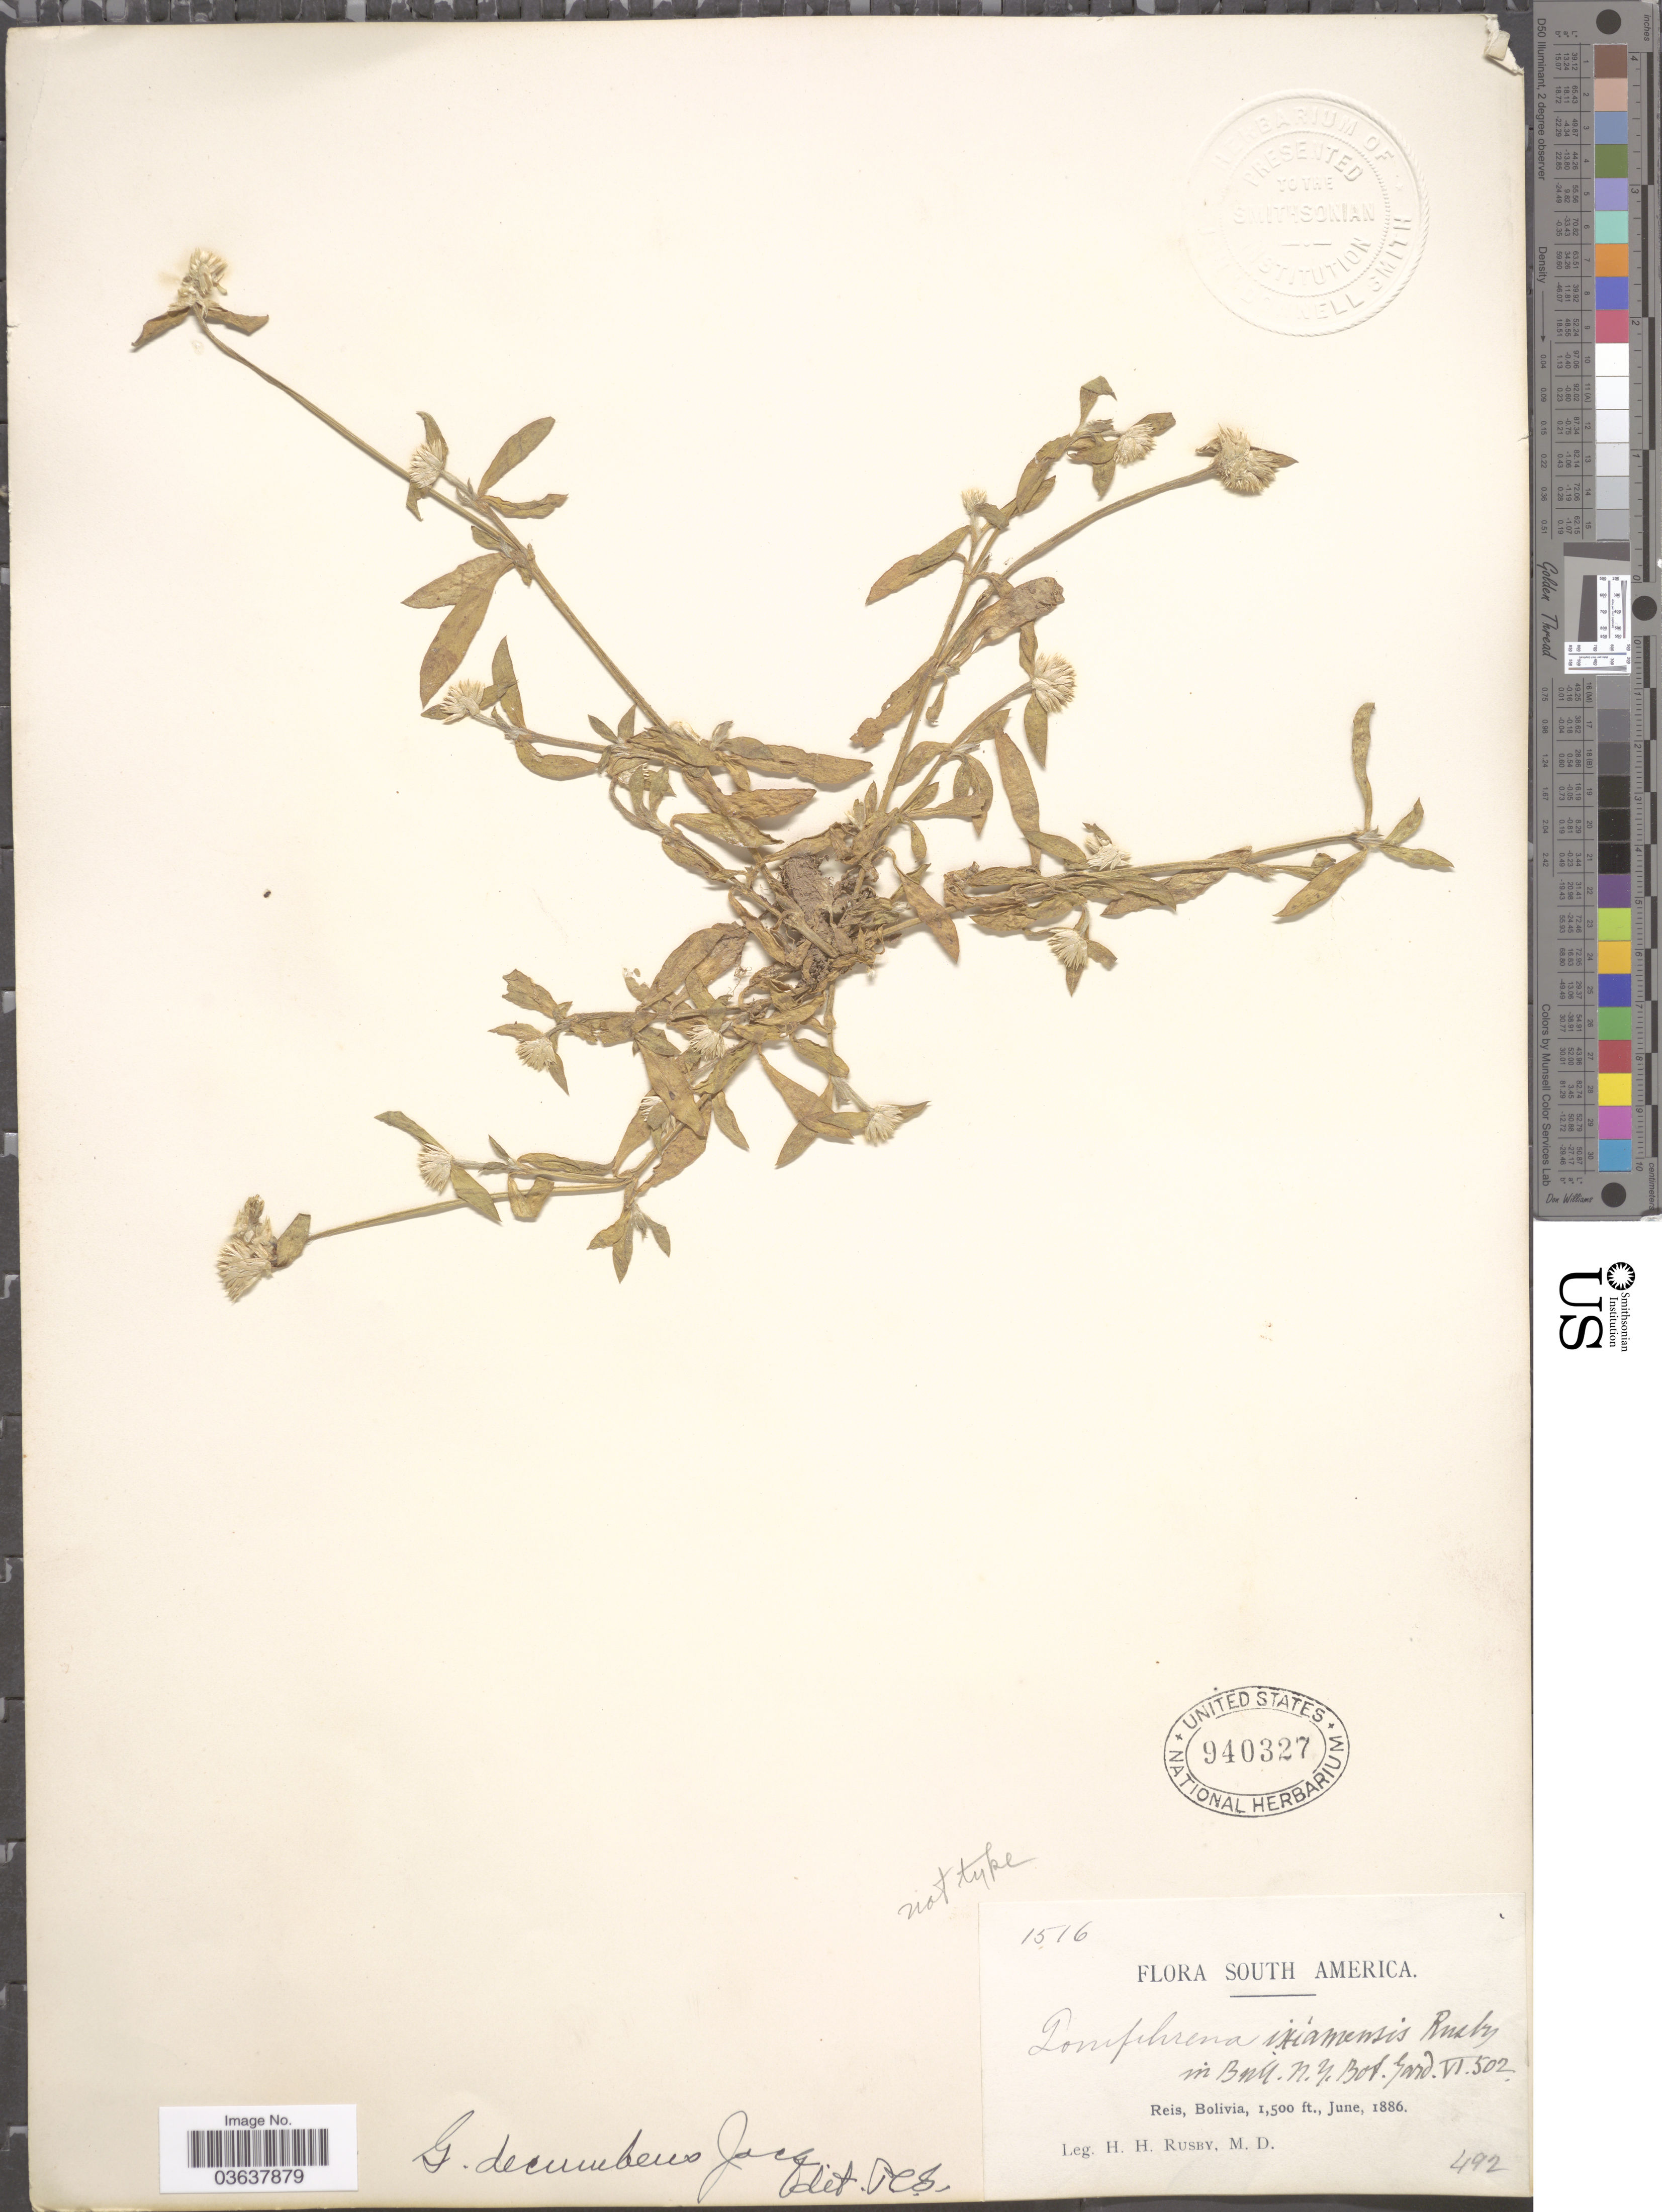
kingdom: Plantae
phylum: Tracheophyta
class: Magnoliopsida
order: Caryophyllales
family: Amaranthaceae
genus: Gomphrena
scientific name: Gomphrena decumbens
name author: Jacq.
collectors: H. H. Rusby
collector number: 1516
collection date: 1886-06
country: Bolivia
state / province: Pando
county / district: Nicolas Suarez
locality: Reis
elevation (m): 457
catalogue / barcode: US 940327